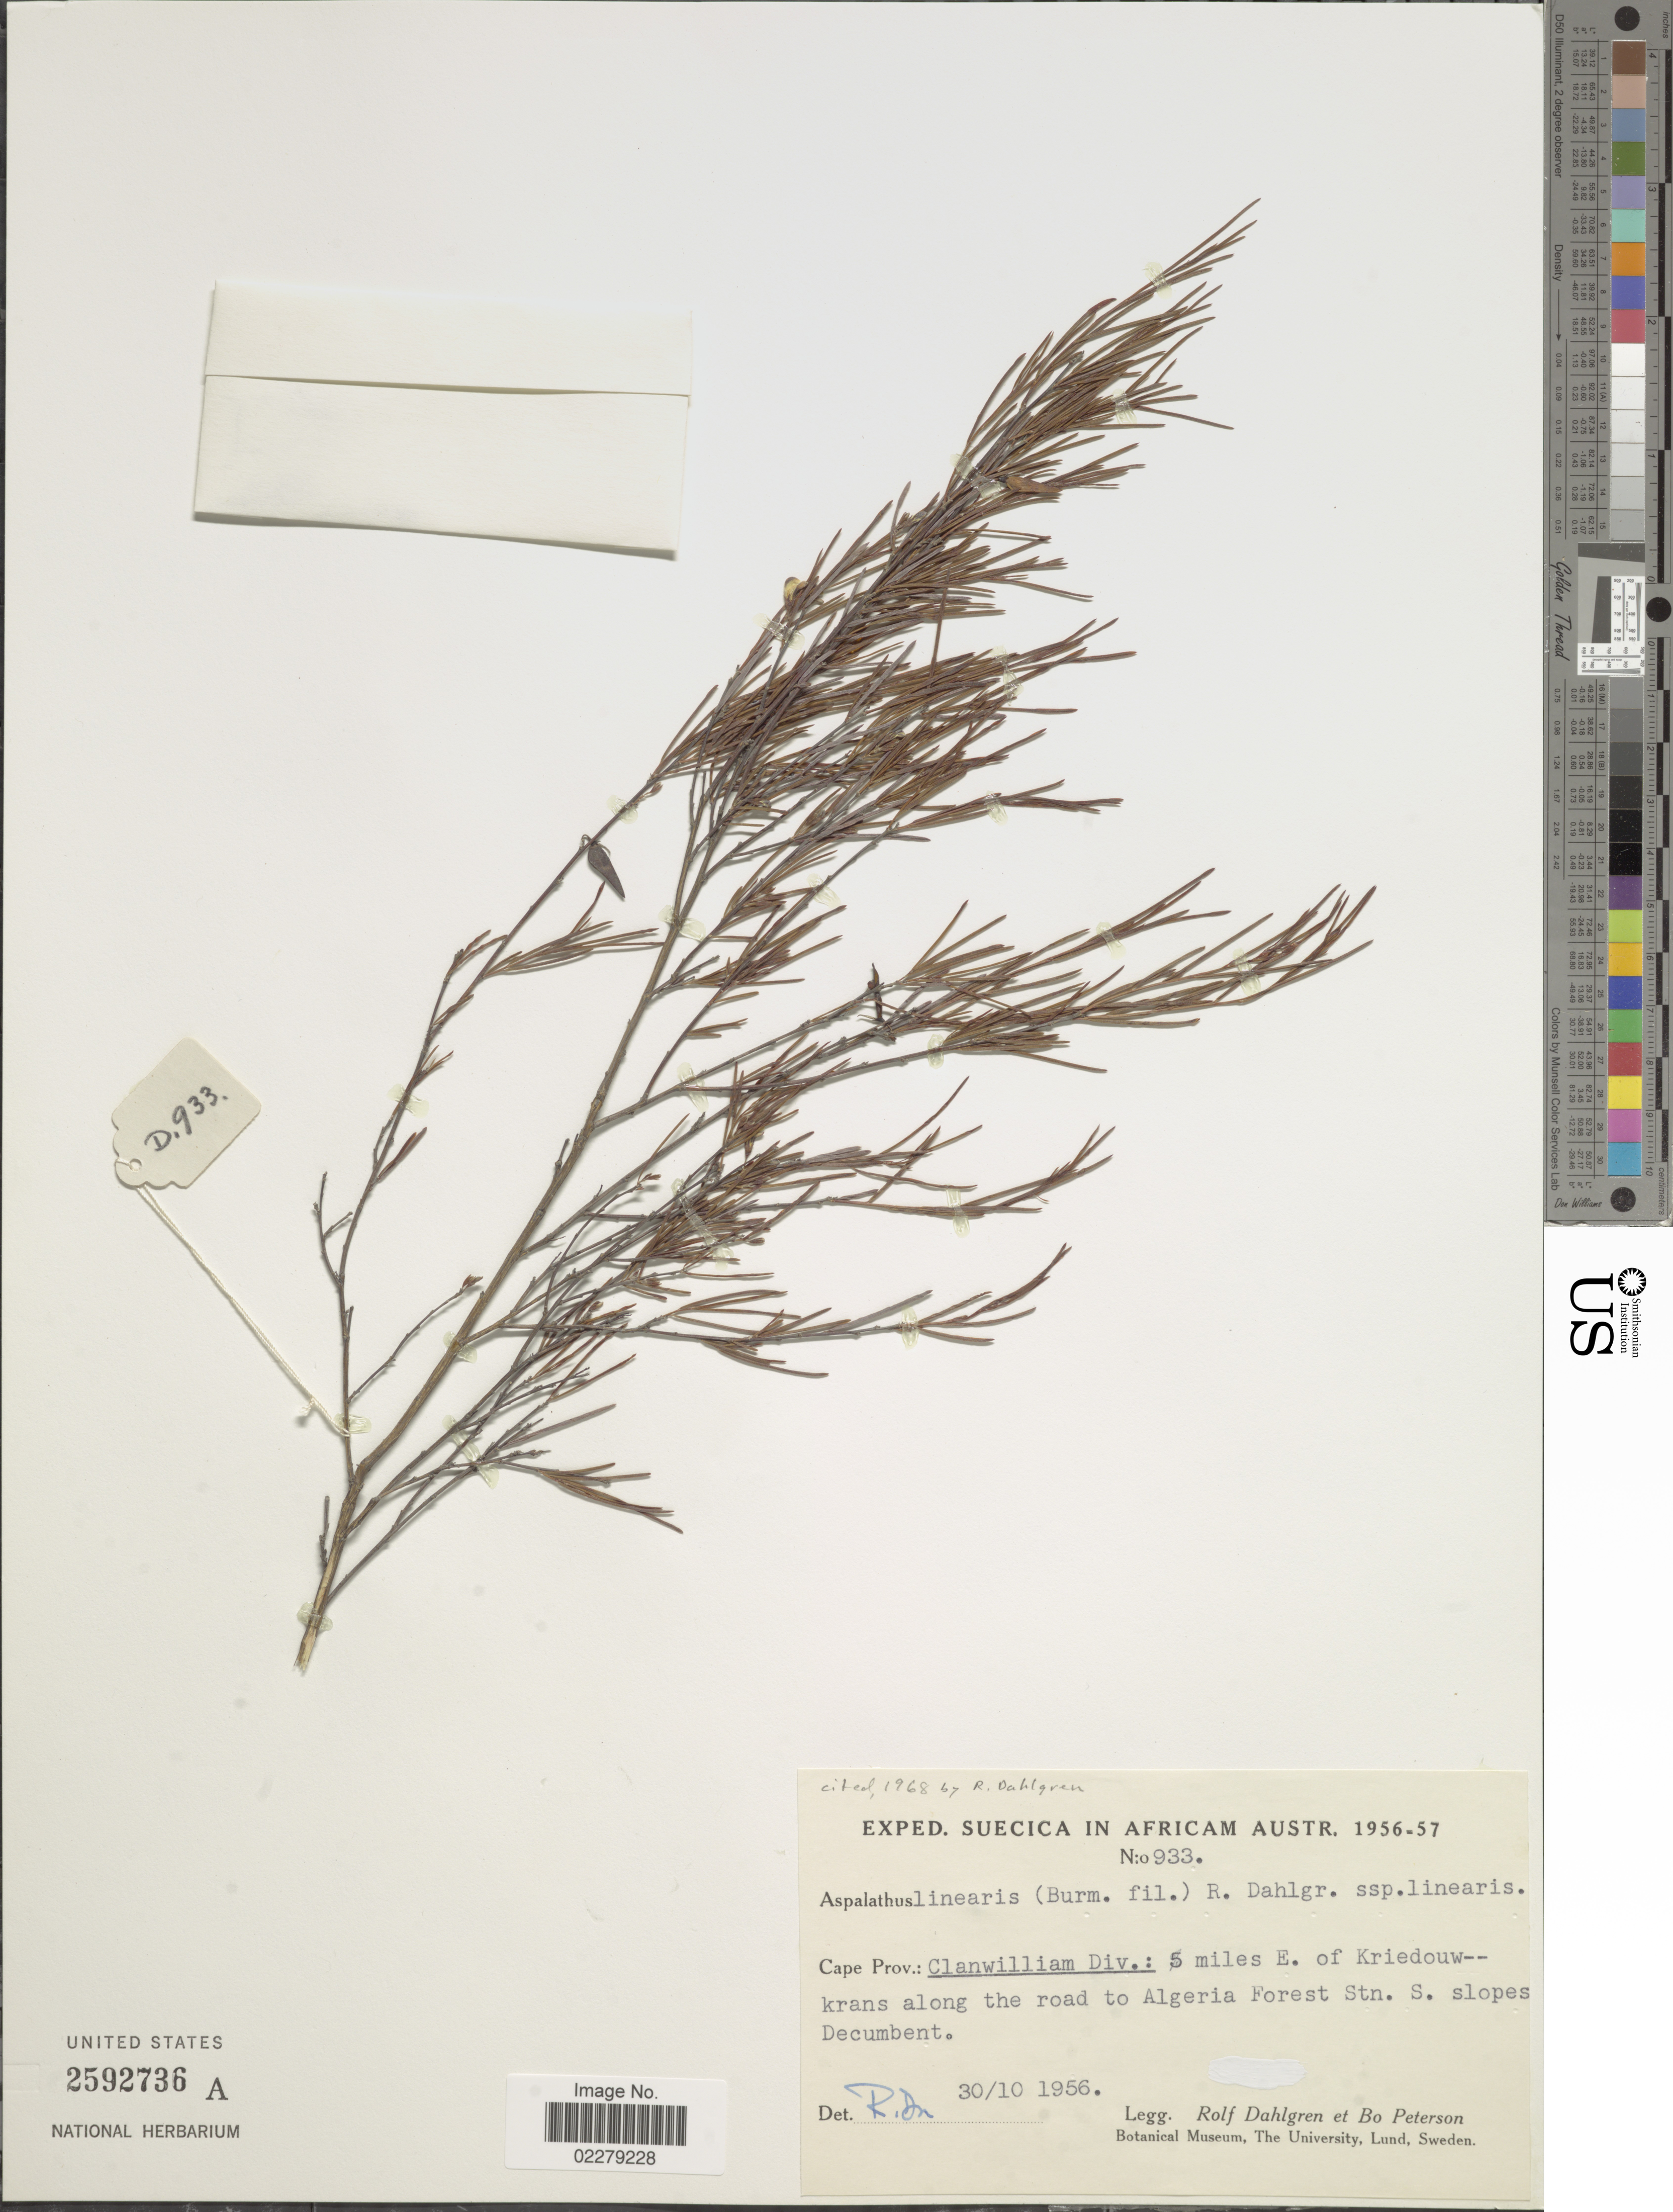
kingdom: Plantae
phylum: Tracheophyta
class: Magnoliopsida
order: Fabales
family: Fabaceae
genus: Aspalathus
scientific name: Aspalathus linearis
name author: (Burm. f.) R. Dahlgren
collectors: R. Dahlgren & B. H. Peterson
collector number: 933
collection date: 1956-10-30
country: South Africa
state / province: Western Cape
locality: Clanwilliam Div.: 5 miles E. of Kriedouwkrans along the road to Algeria Forest Stn. S. slopes Decumbent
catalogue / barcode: US 2592736A